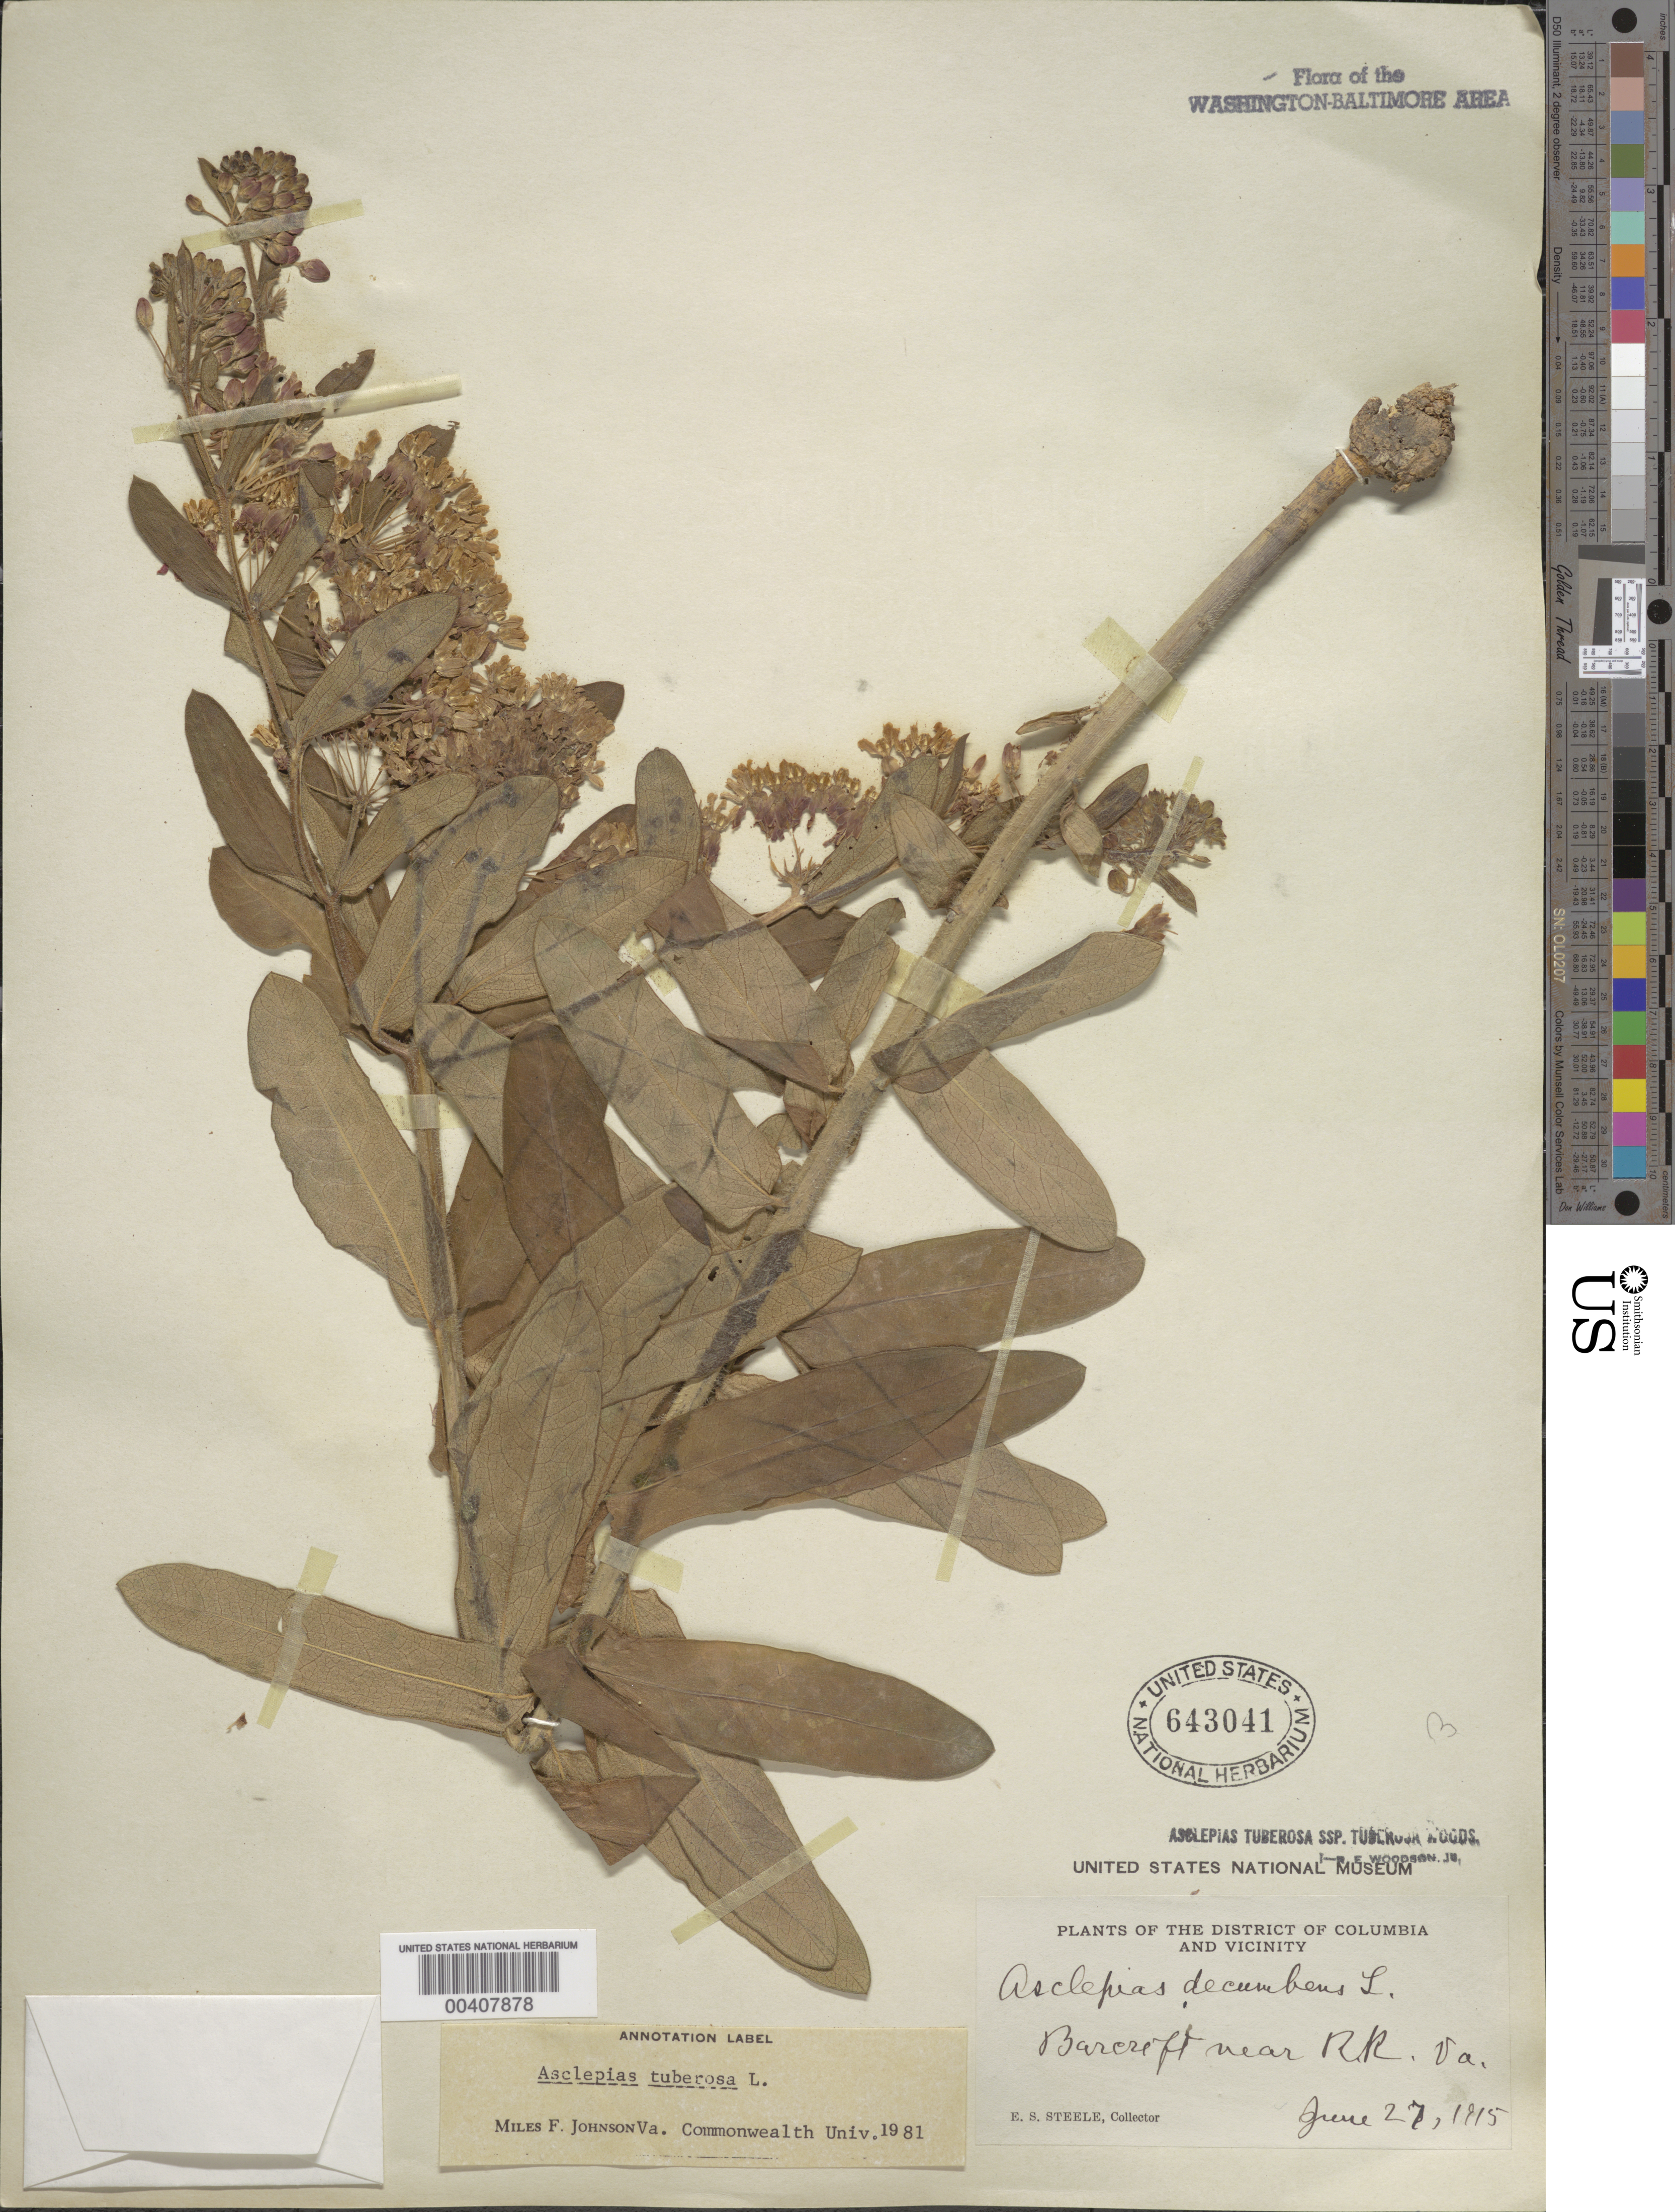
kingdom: Plantae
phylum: Tracheophyta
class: Magnoliopsida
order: Gentianales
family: Apocynaceae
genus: Asclepias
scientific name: Asclepias tuberosa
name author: L.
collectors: E. Steele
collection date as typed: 27 Jun 1915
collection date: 1915-06-27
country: United States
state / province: Virginia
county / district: Arlington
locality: Barcroft, near Railroad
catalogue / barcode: US 643041